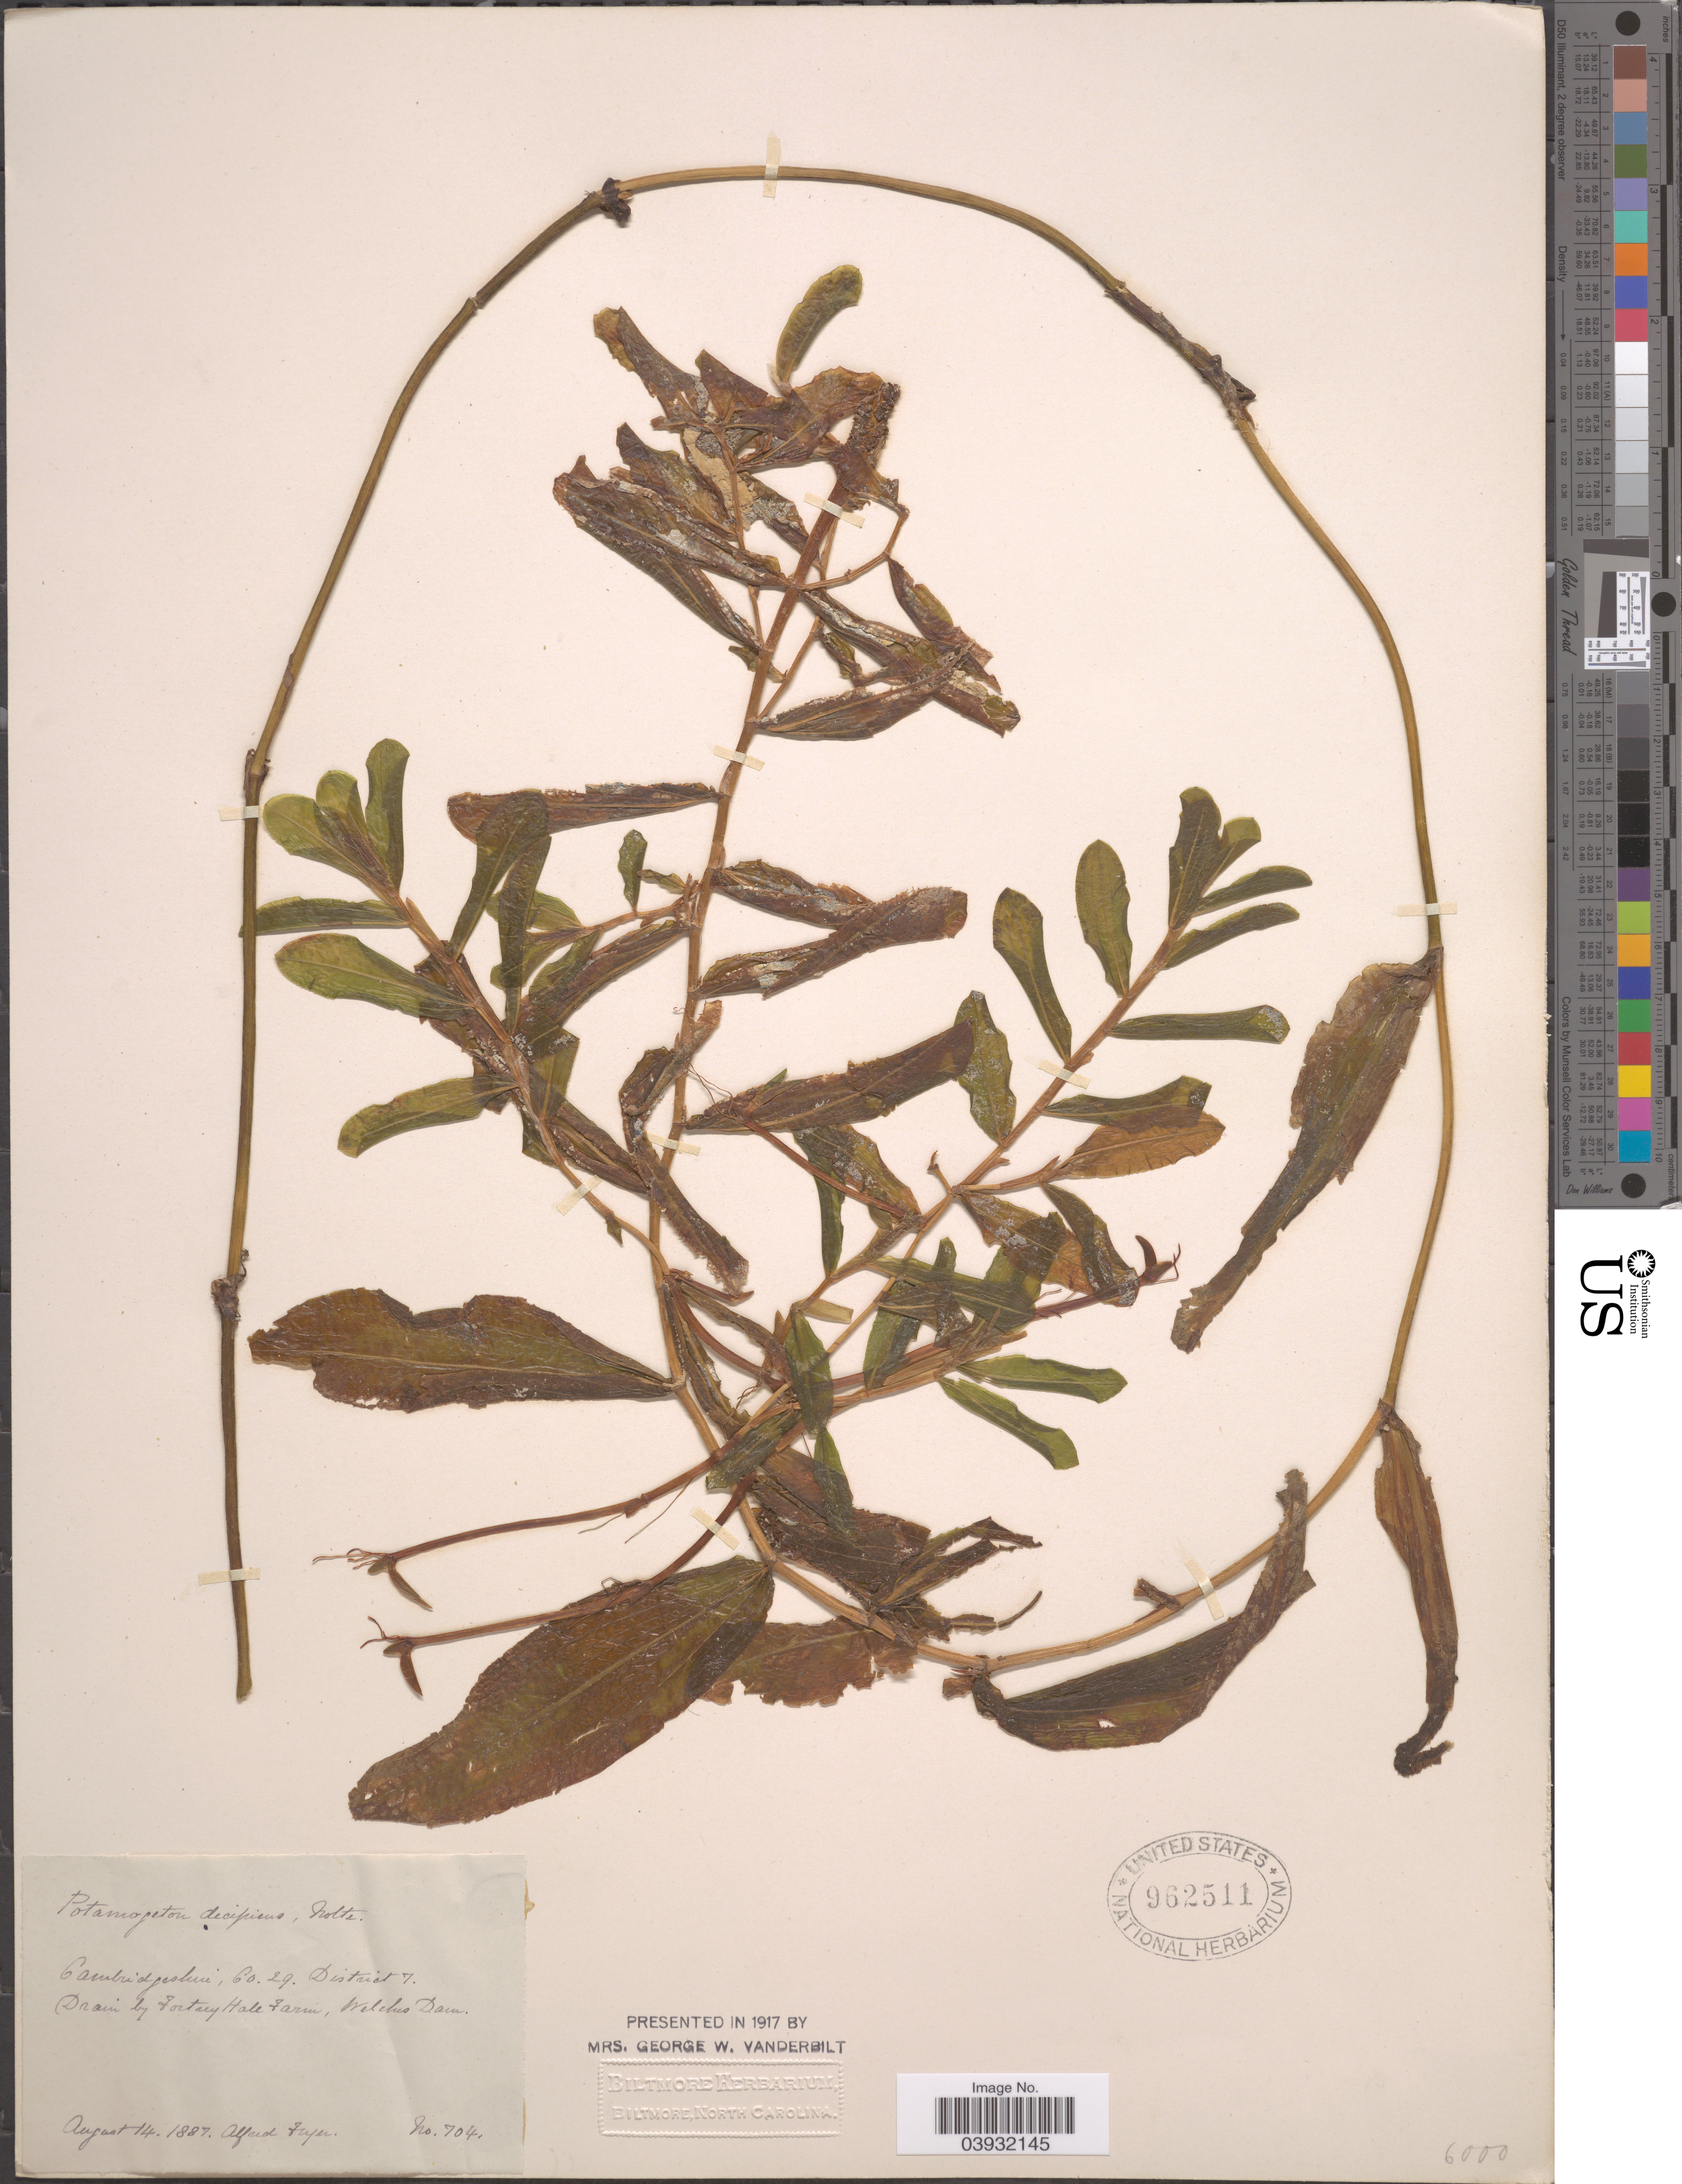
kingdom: Plantae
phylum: Tracheophyta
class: Liliopsida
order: Alismatales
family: Potamogetonaceae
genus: Potamogeton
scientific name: Potamogeton decipiens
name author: Nolte ex W.D.J. Koch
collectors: A. Fryer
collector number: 704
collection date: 1887-08-14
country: United Kingdom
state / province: England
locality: Cambridgeshire, Co. 29: District 7. Drain by Fortrey Hall Farm: Welches Dam.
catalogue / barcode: US 962511